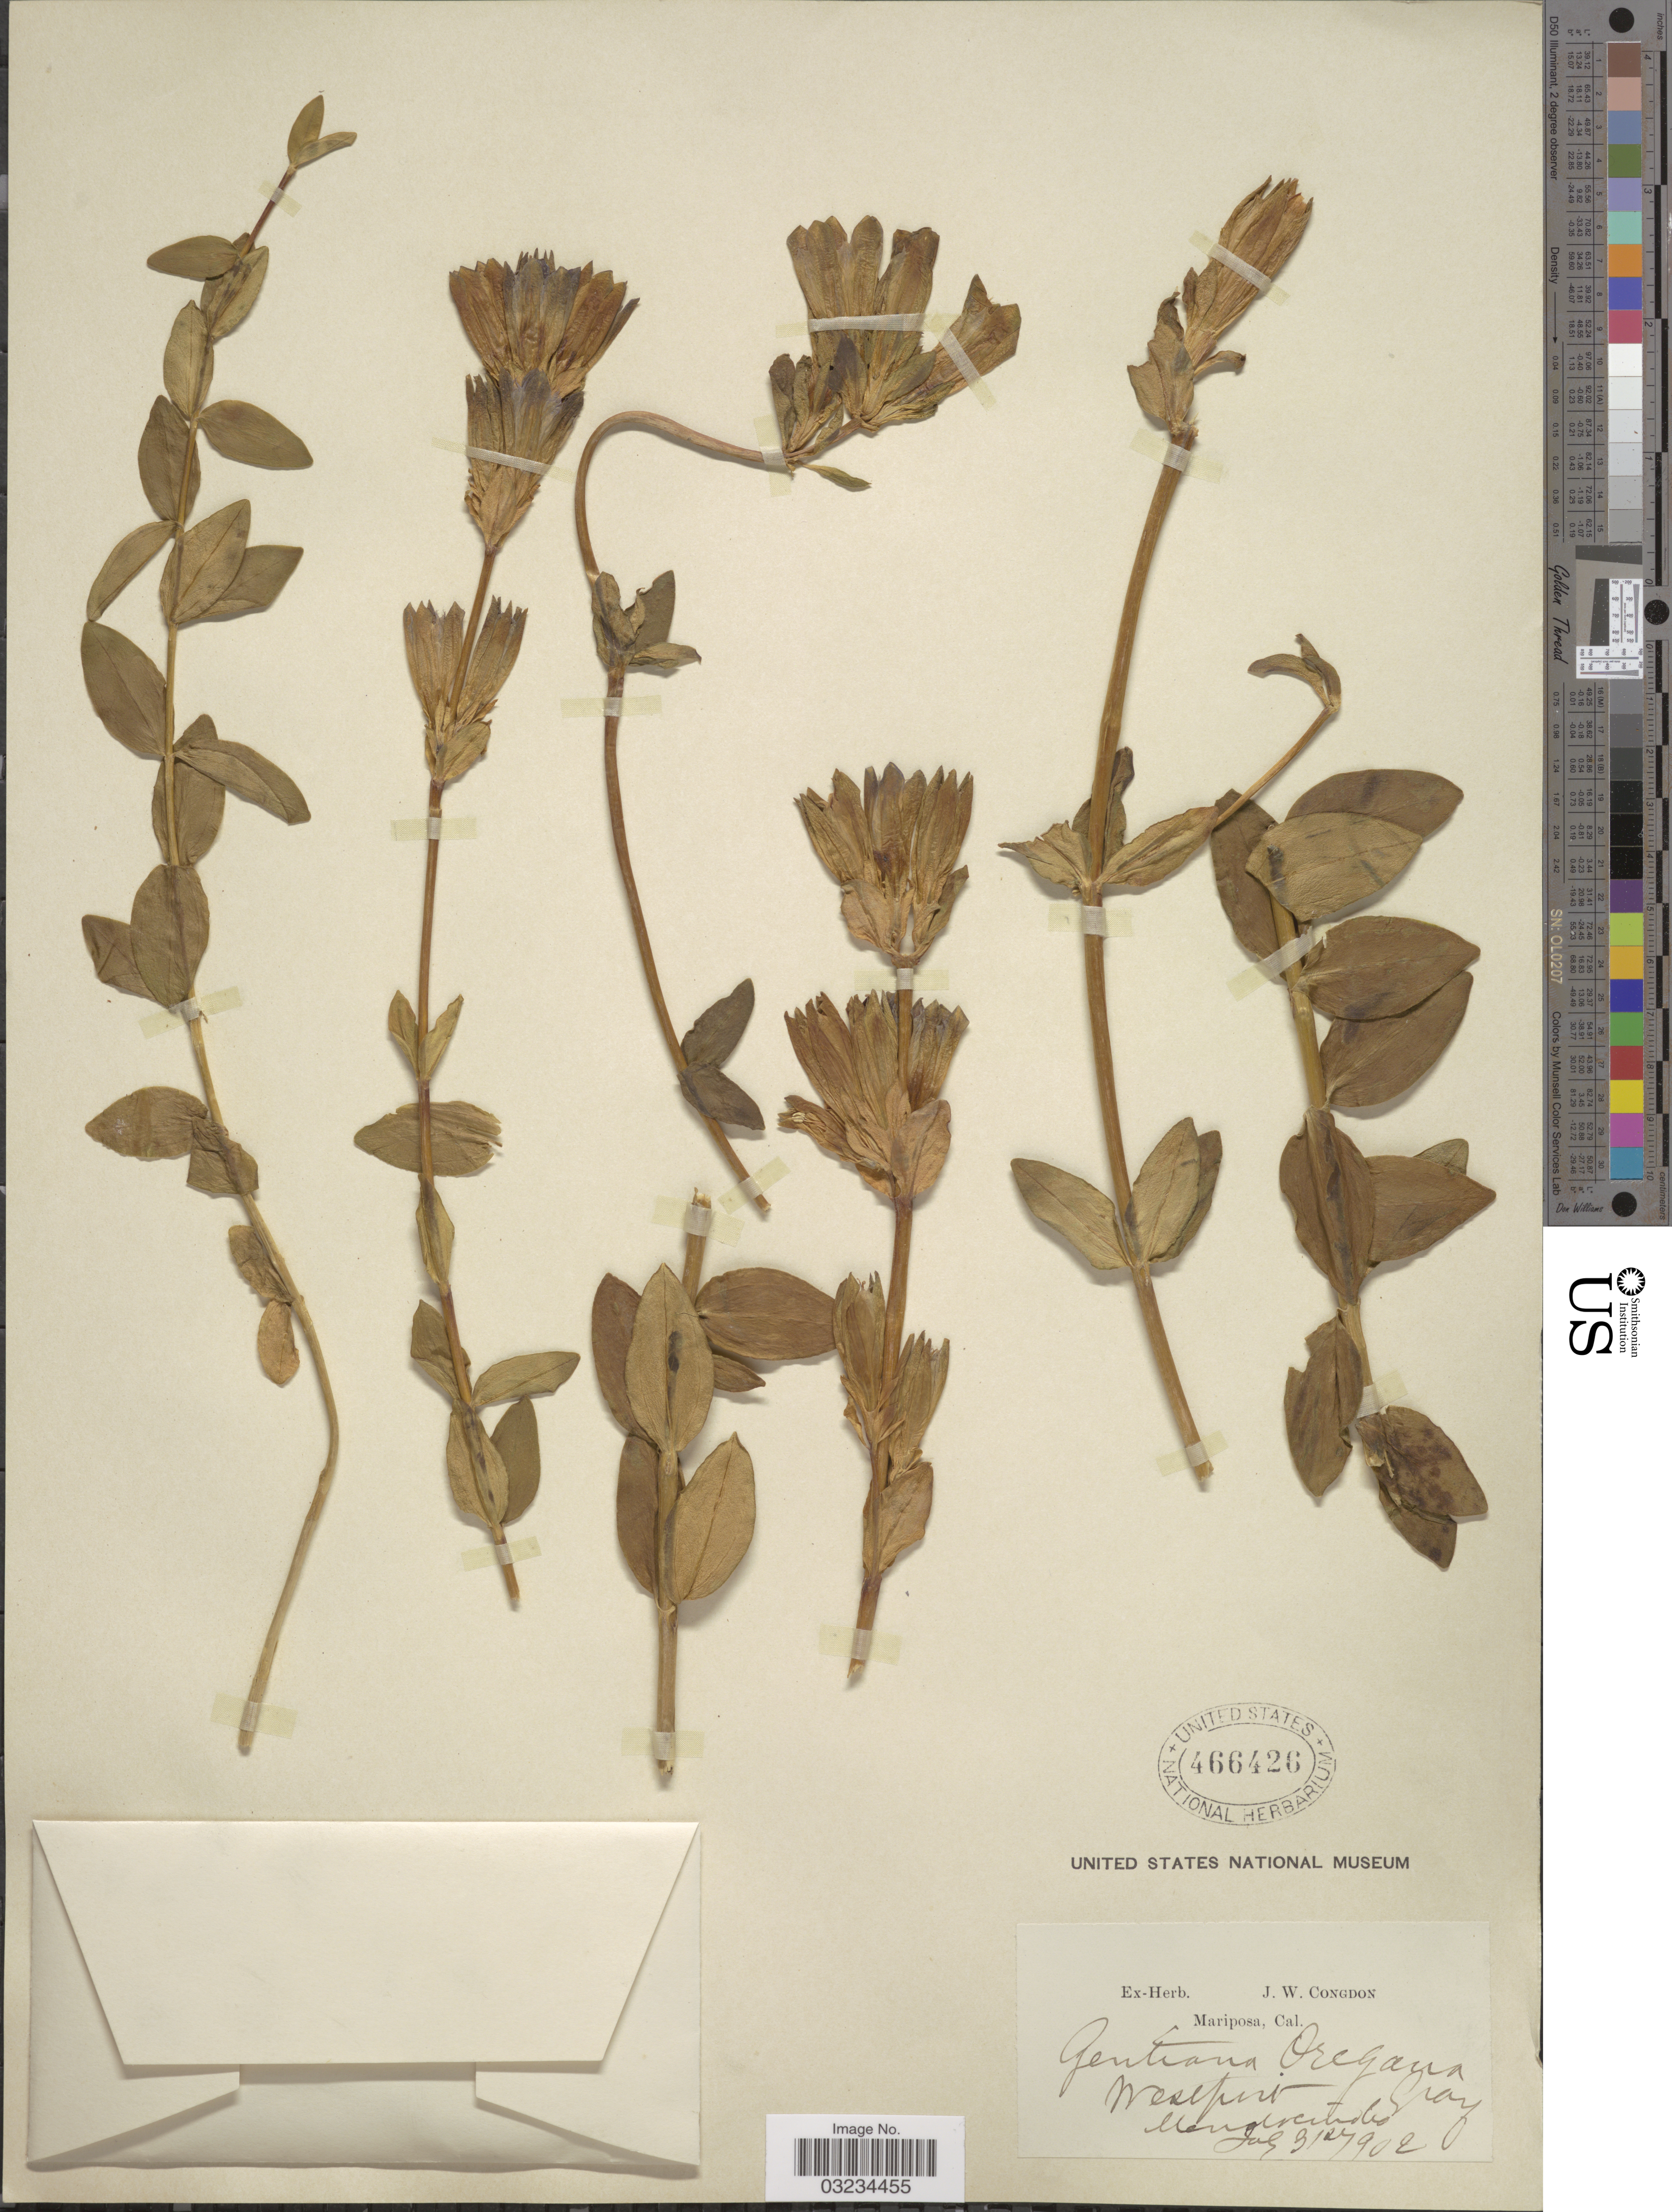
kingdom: Plantae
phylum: Tracheophyta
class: Magnoliopsida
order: Gentianales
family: Gentianaceae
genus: Gentiana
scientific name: Gentiana oregana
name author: Engelm. ex A. Gray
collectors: ex herb. J. W. Congdon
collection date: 1902-07-31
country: United States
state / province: California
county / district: Mendocino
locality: Westport. Mendocino Co.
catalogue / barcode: US 466426